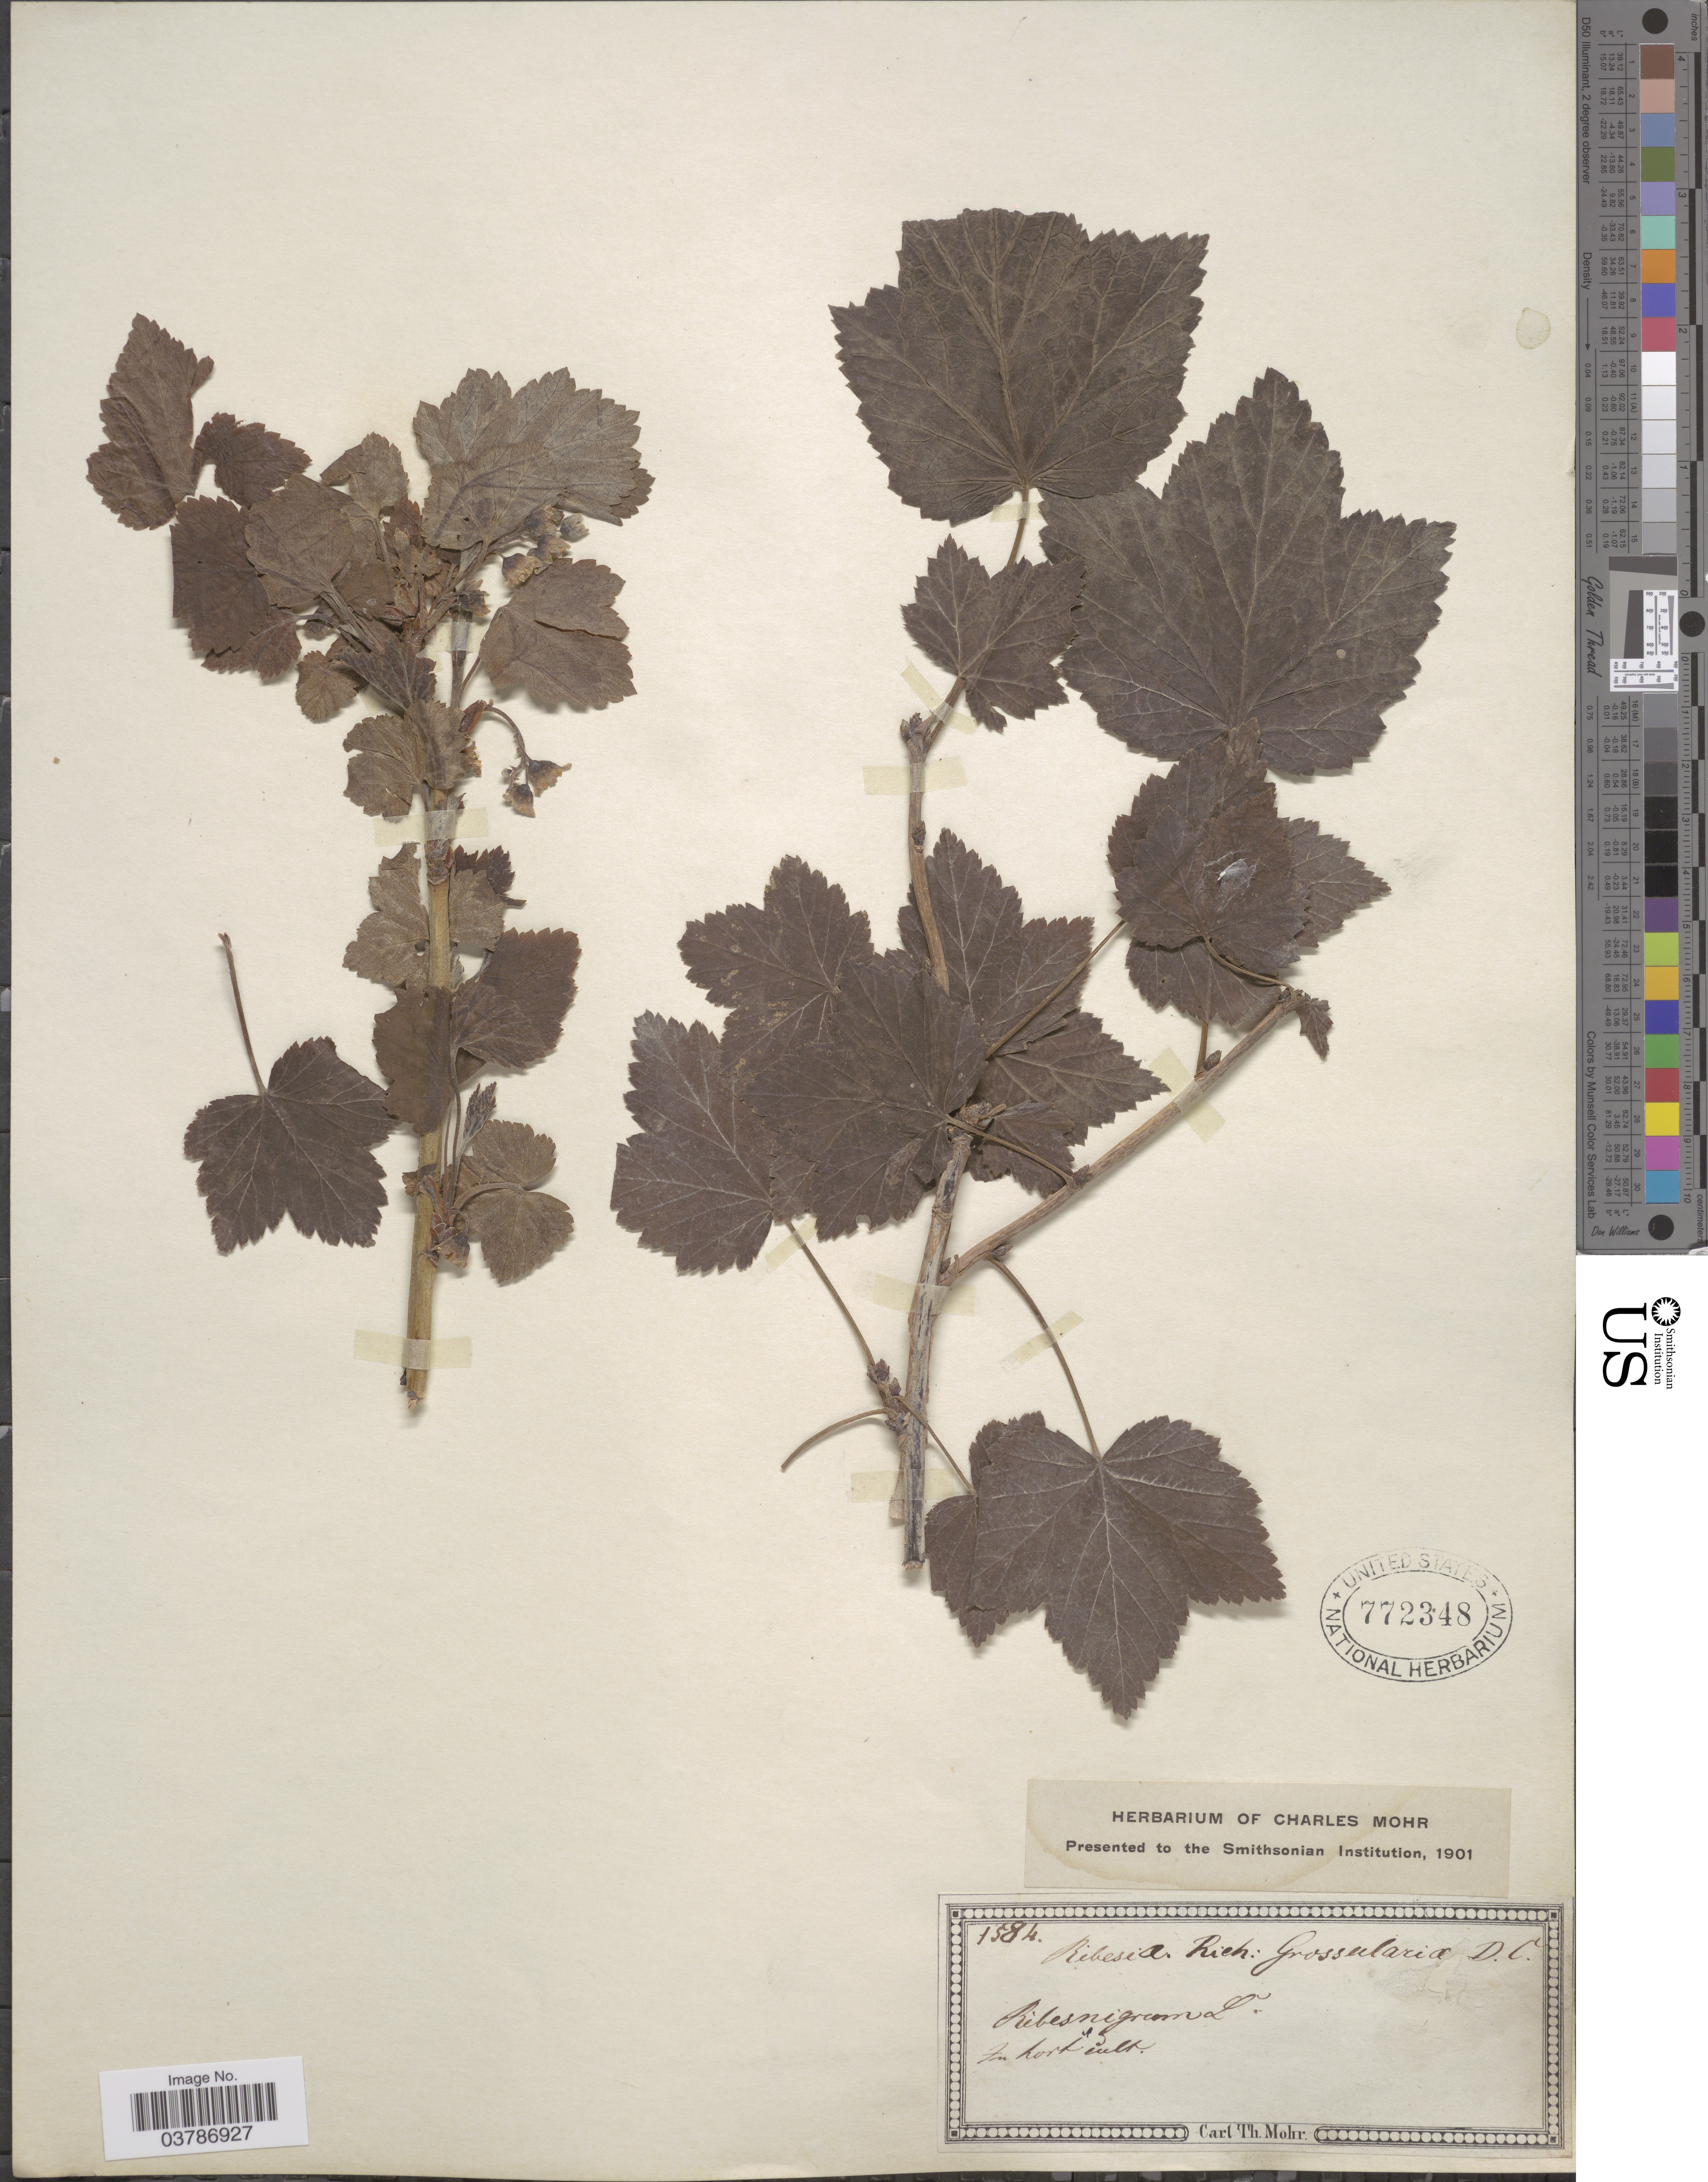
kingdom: Plantae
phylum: Tracheophyta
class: Magnoliopsida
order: Saxifragales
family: Grossulariaceae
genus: Ribes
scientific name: Ribes uva-crispa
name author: L.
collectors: Mohr, C. T. (herbarium)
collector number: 1584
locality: In hort cult.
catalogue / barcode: US 772348